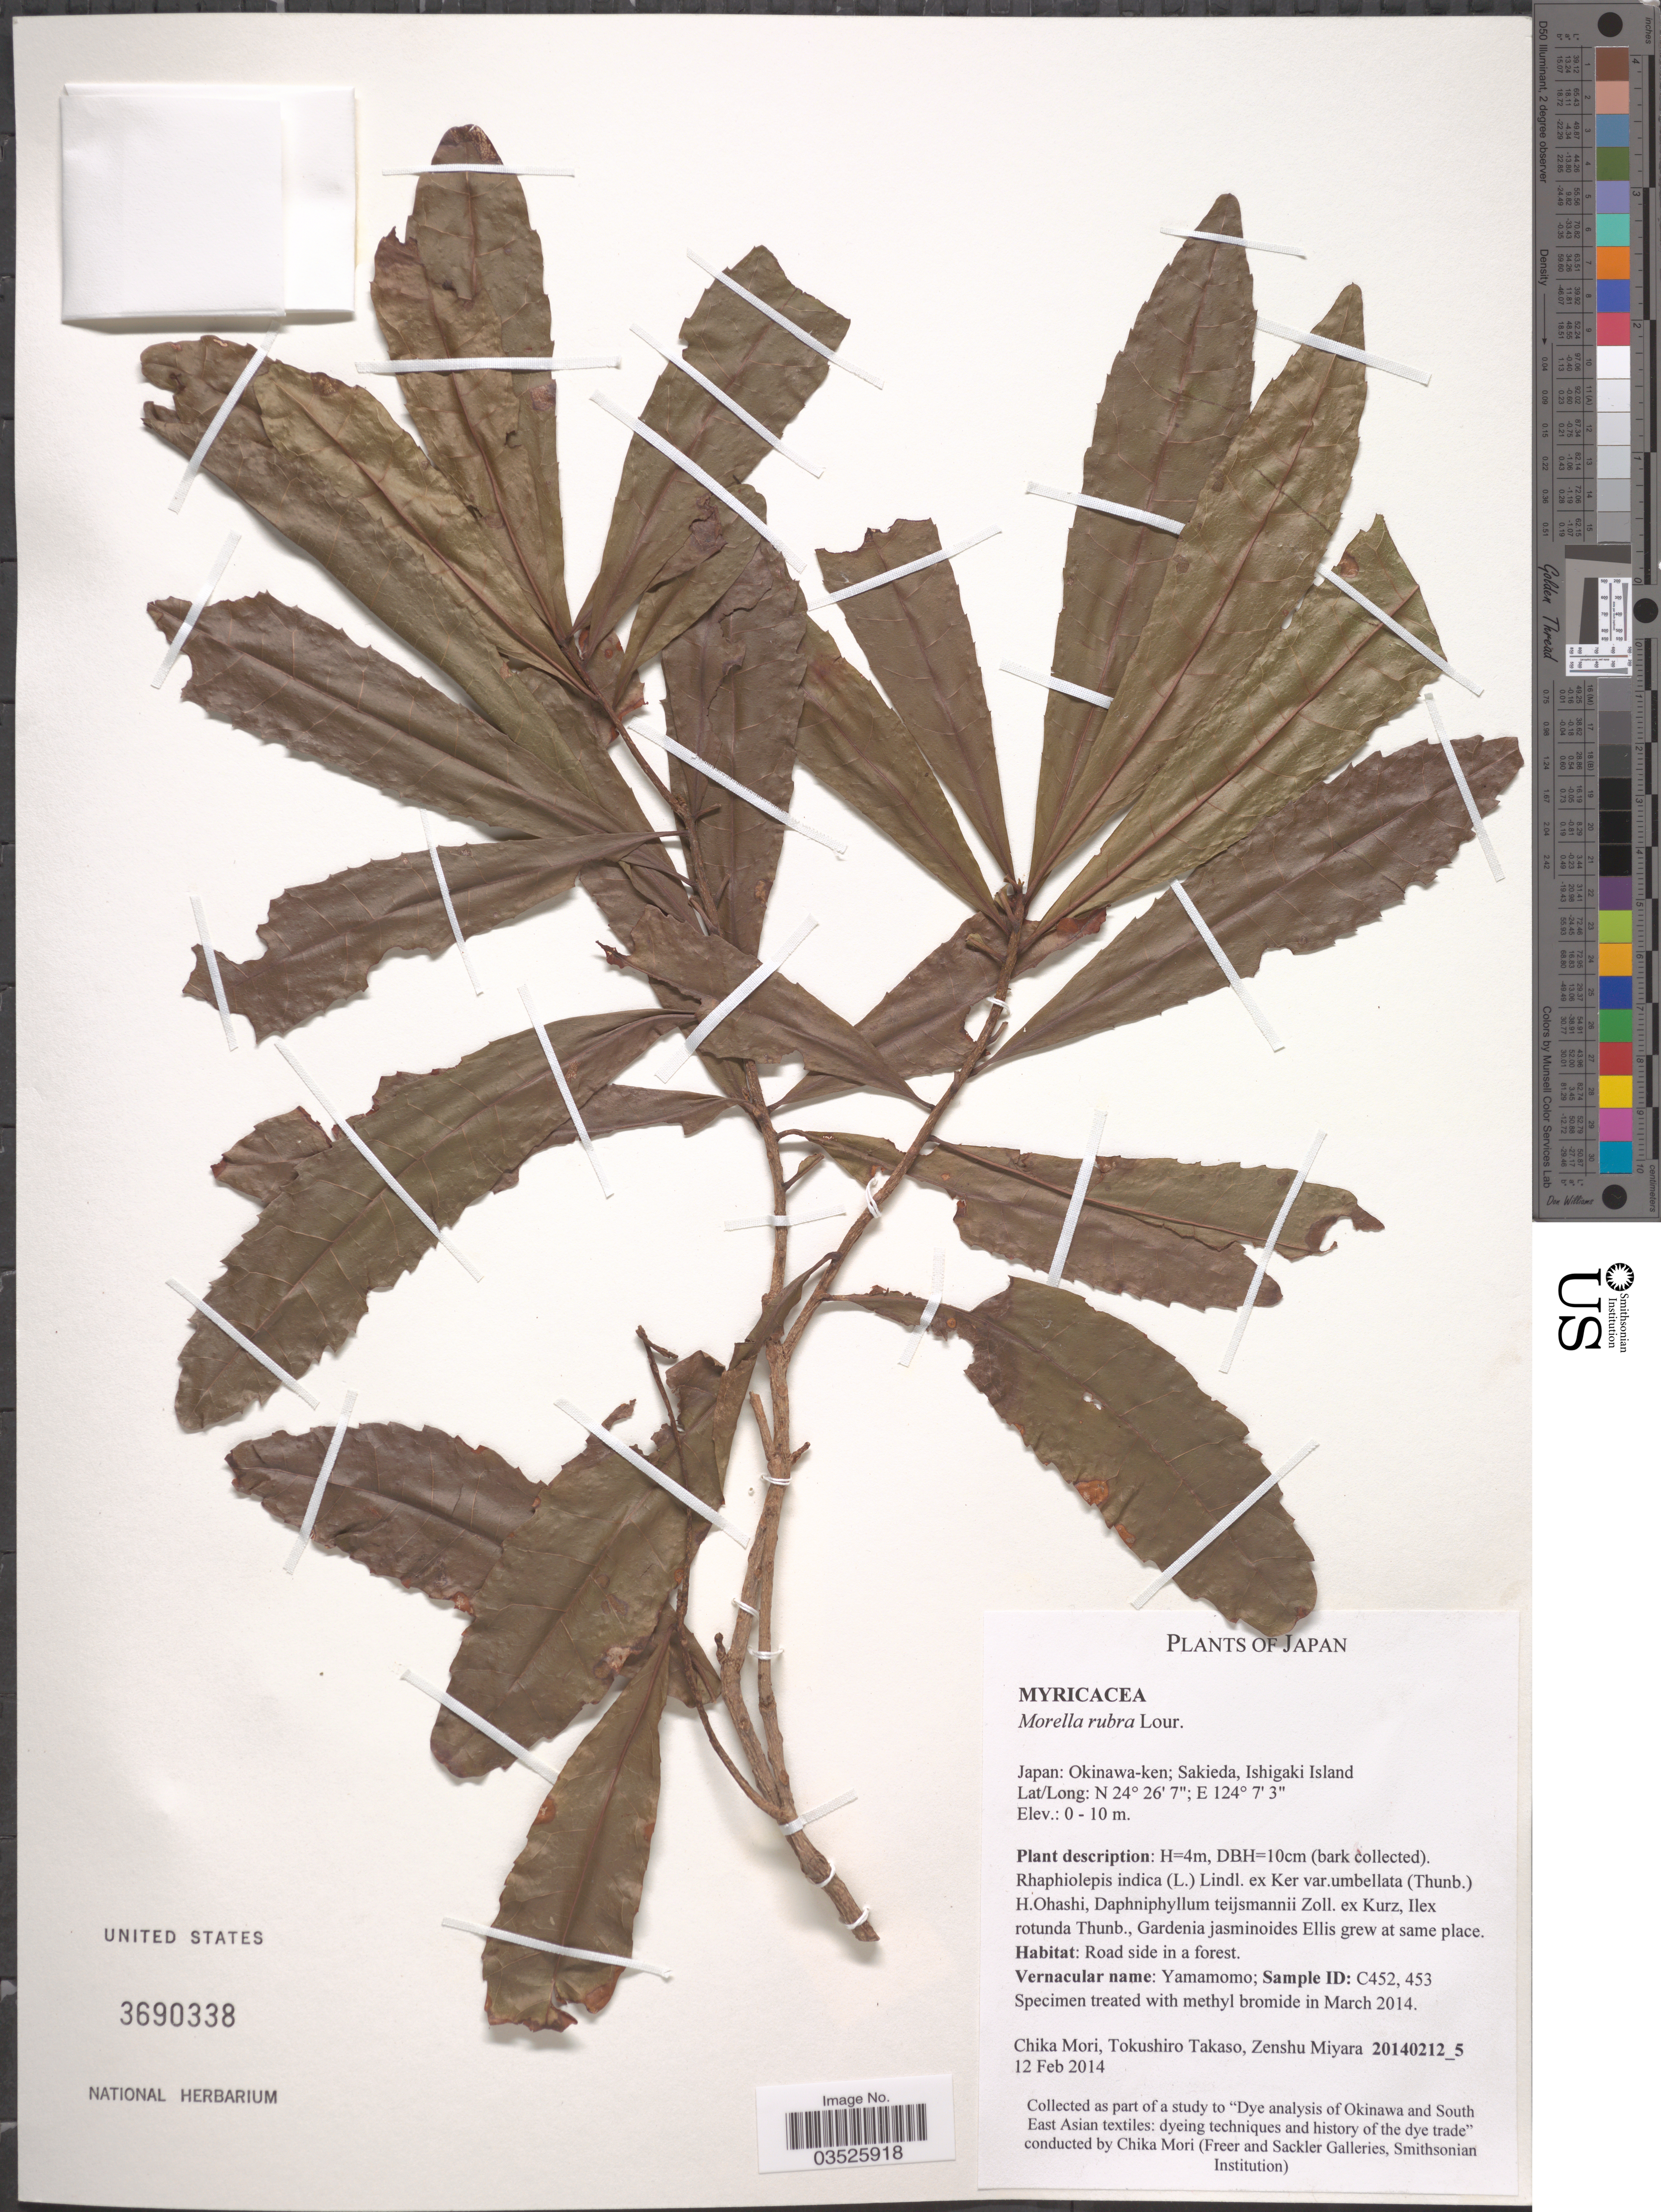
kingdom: Plantae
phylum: Tracheophyta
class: Magnoliopsida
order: Fagales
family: Myricaceae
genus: Morella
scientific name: Morella rubra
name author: Lour.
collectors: C. Mori, T. Takaso & Z. Miyara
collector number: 20140212_5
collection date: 2014-02-12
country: Japan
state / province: Okinawa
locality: Okinawa-ken; Sakieda, Ishigaki Island.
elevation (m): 0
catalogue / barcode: US 3690338